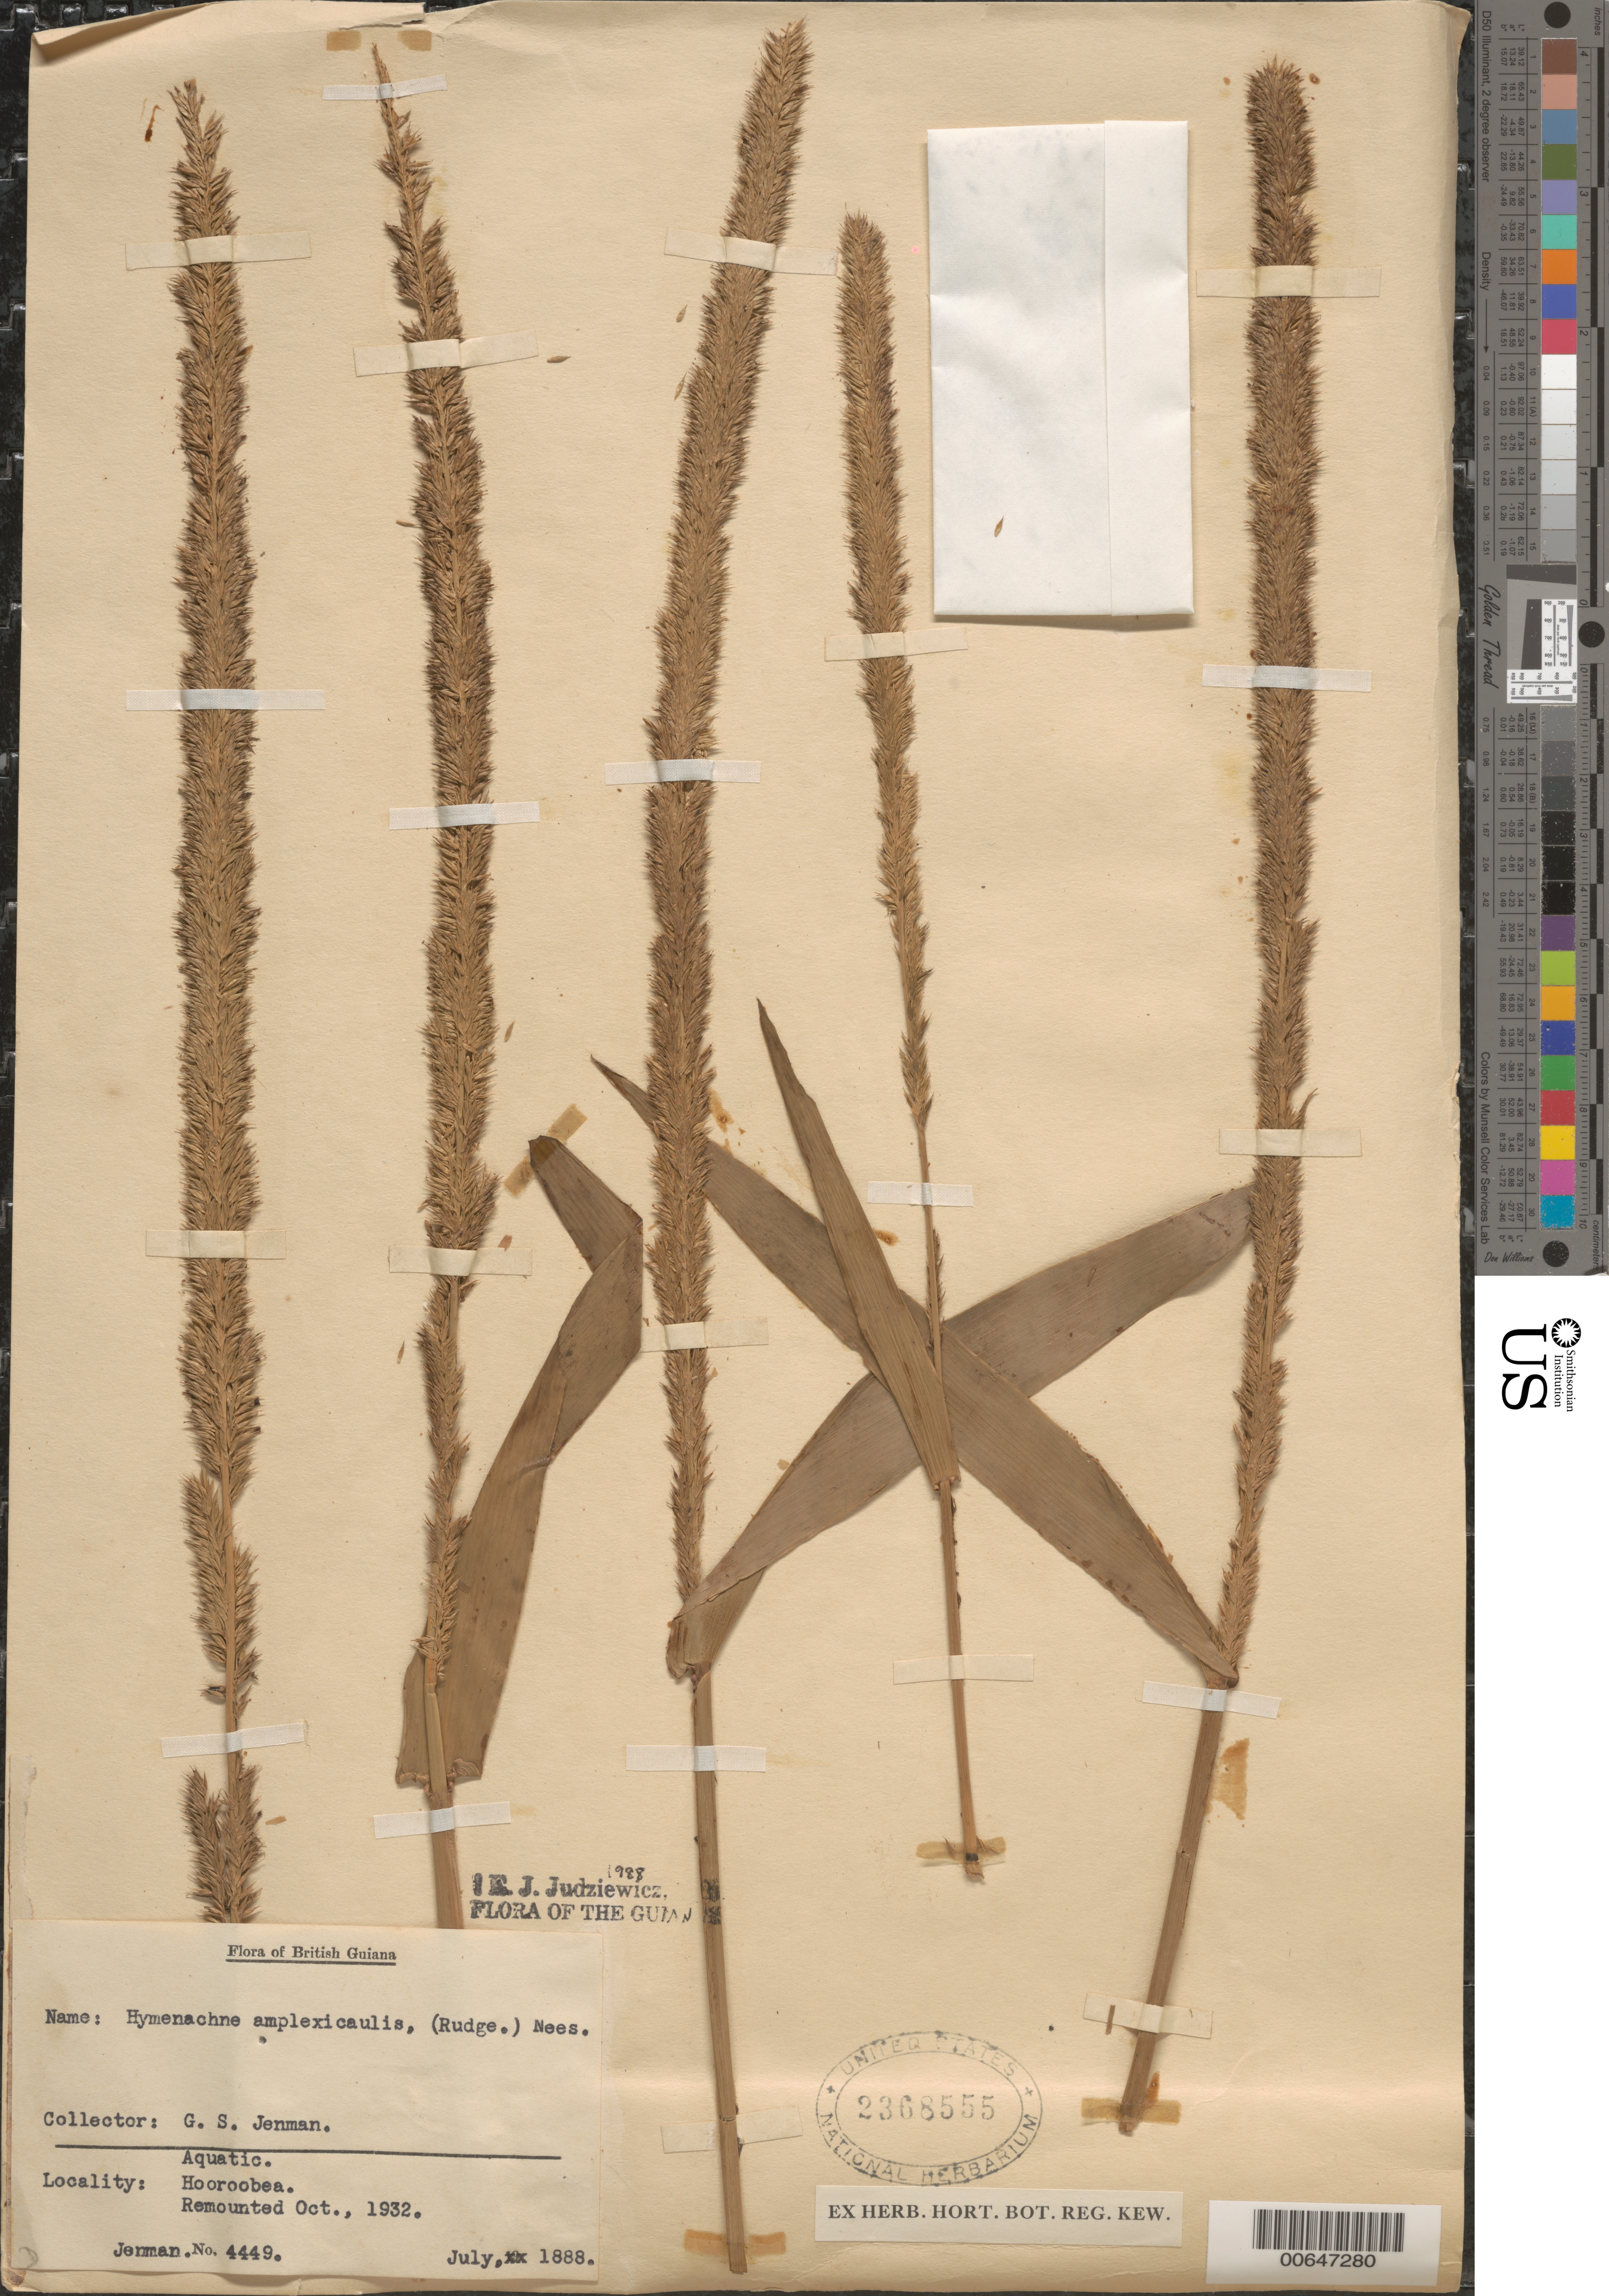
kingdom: Plantae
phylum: Tracheophyta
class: Liliopsida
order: Poales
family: Poaceae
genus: Hymenachne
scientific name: Hymenachne amplexicaulis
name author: (Rudge) Nees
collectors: G. S. Jenman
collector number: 4449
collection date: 1888-07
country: Guyana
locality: British Guiana. Aquatic. Hooroobea.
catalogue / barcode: US 2368555